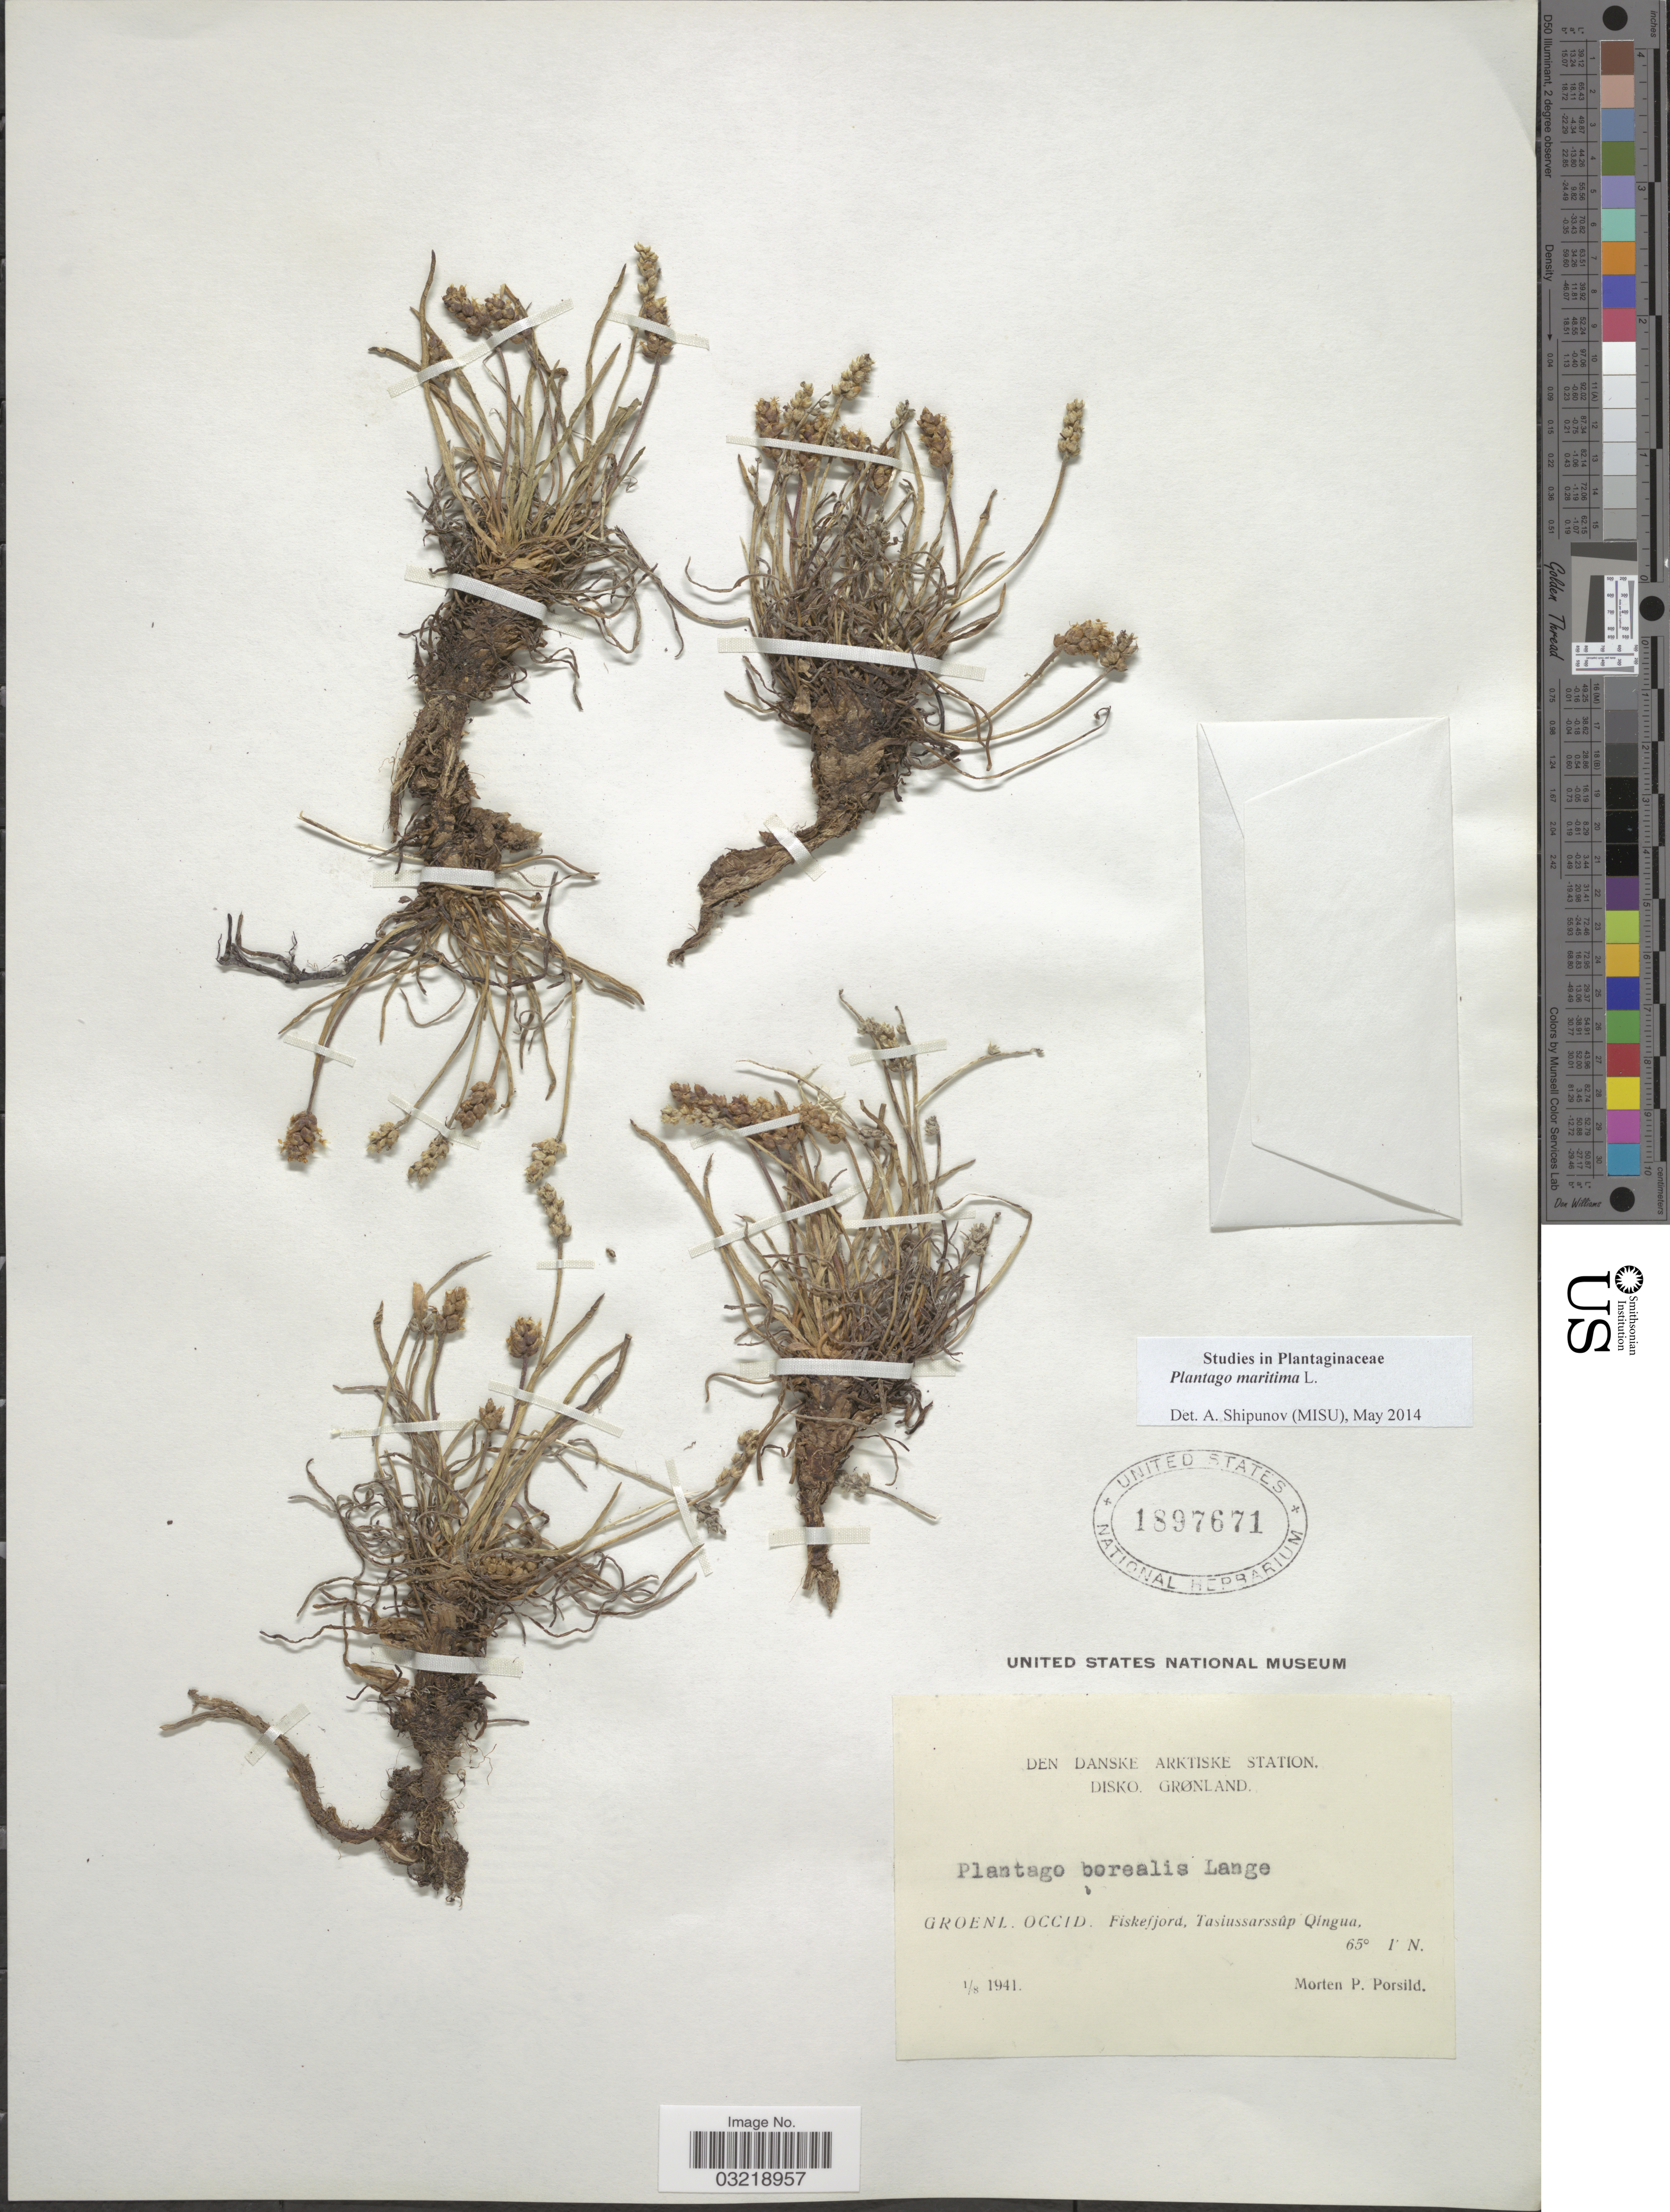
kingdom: Plantae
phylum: Tracheophyta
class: Magnoliopsida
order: Lamiales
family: Plantaginaceae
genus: Plantago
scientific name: Plantago maritima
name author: L.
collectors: M. P. Porsild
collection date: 1941-08-01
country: Greenland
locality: Den Danske Arktiske Station. Disko. Grønland. Groenl. Occid. Fiskefjord, Tasiussarssûp Qingua.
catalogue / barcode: US 1897671